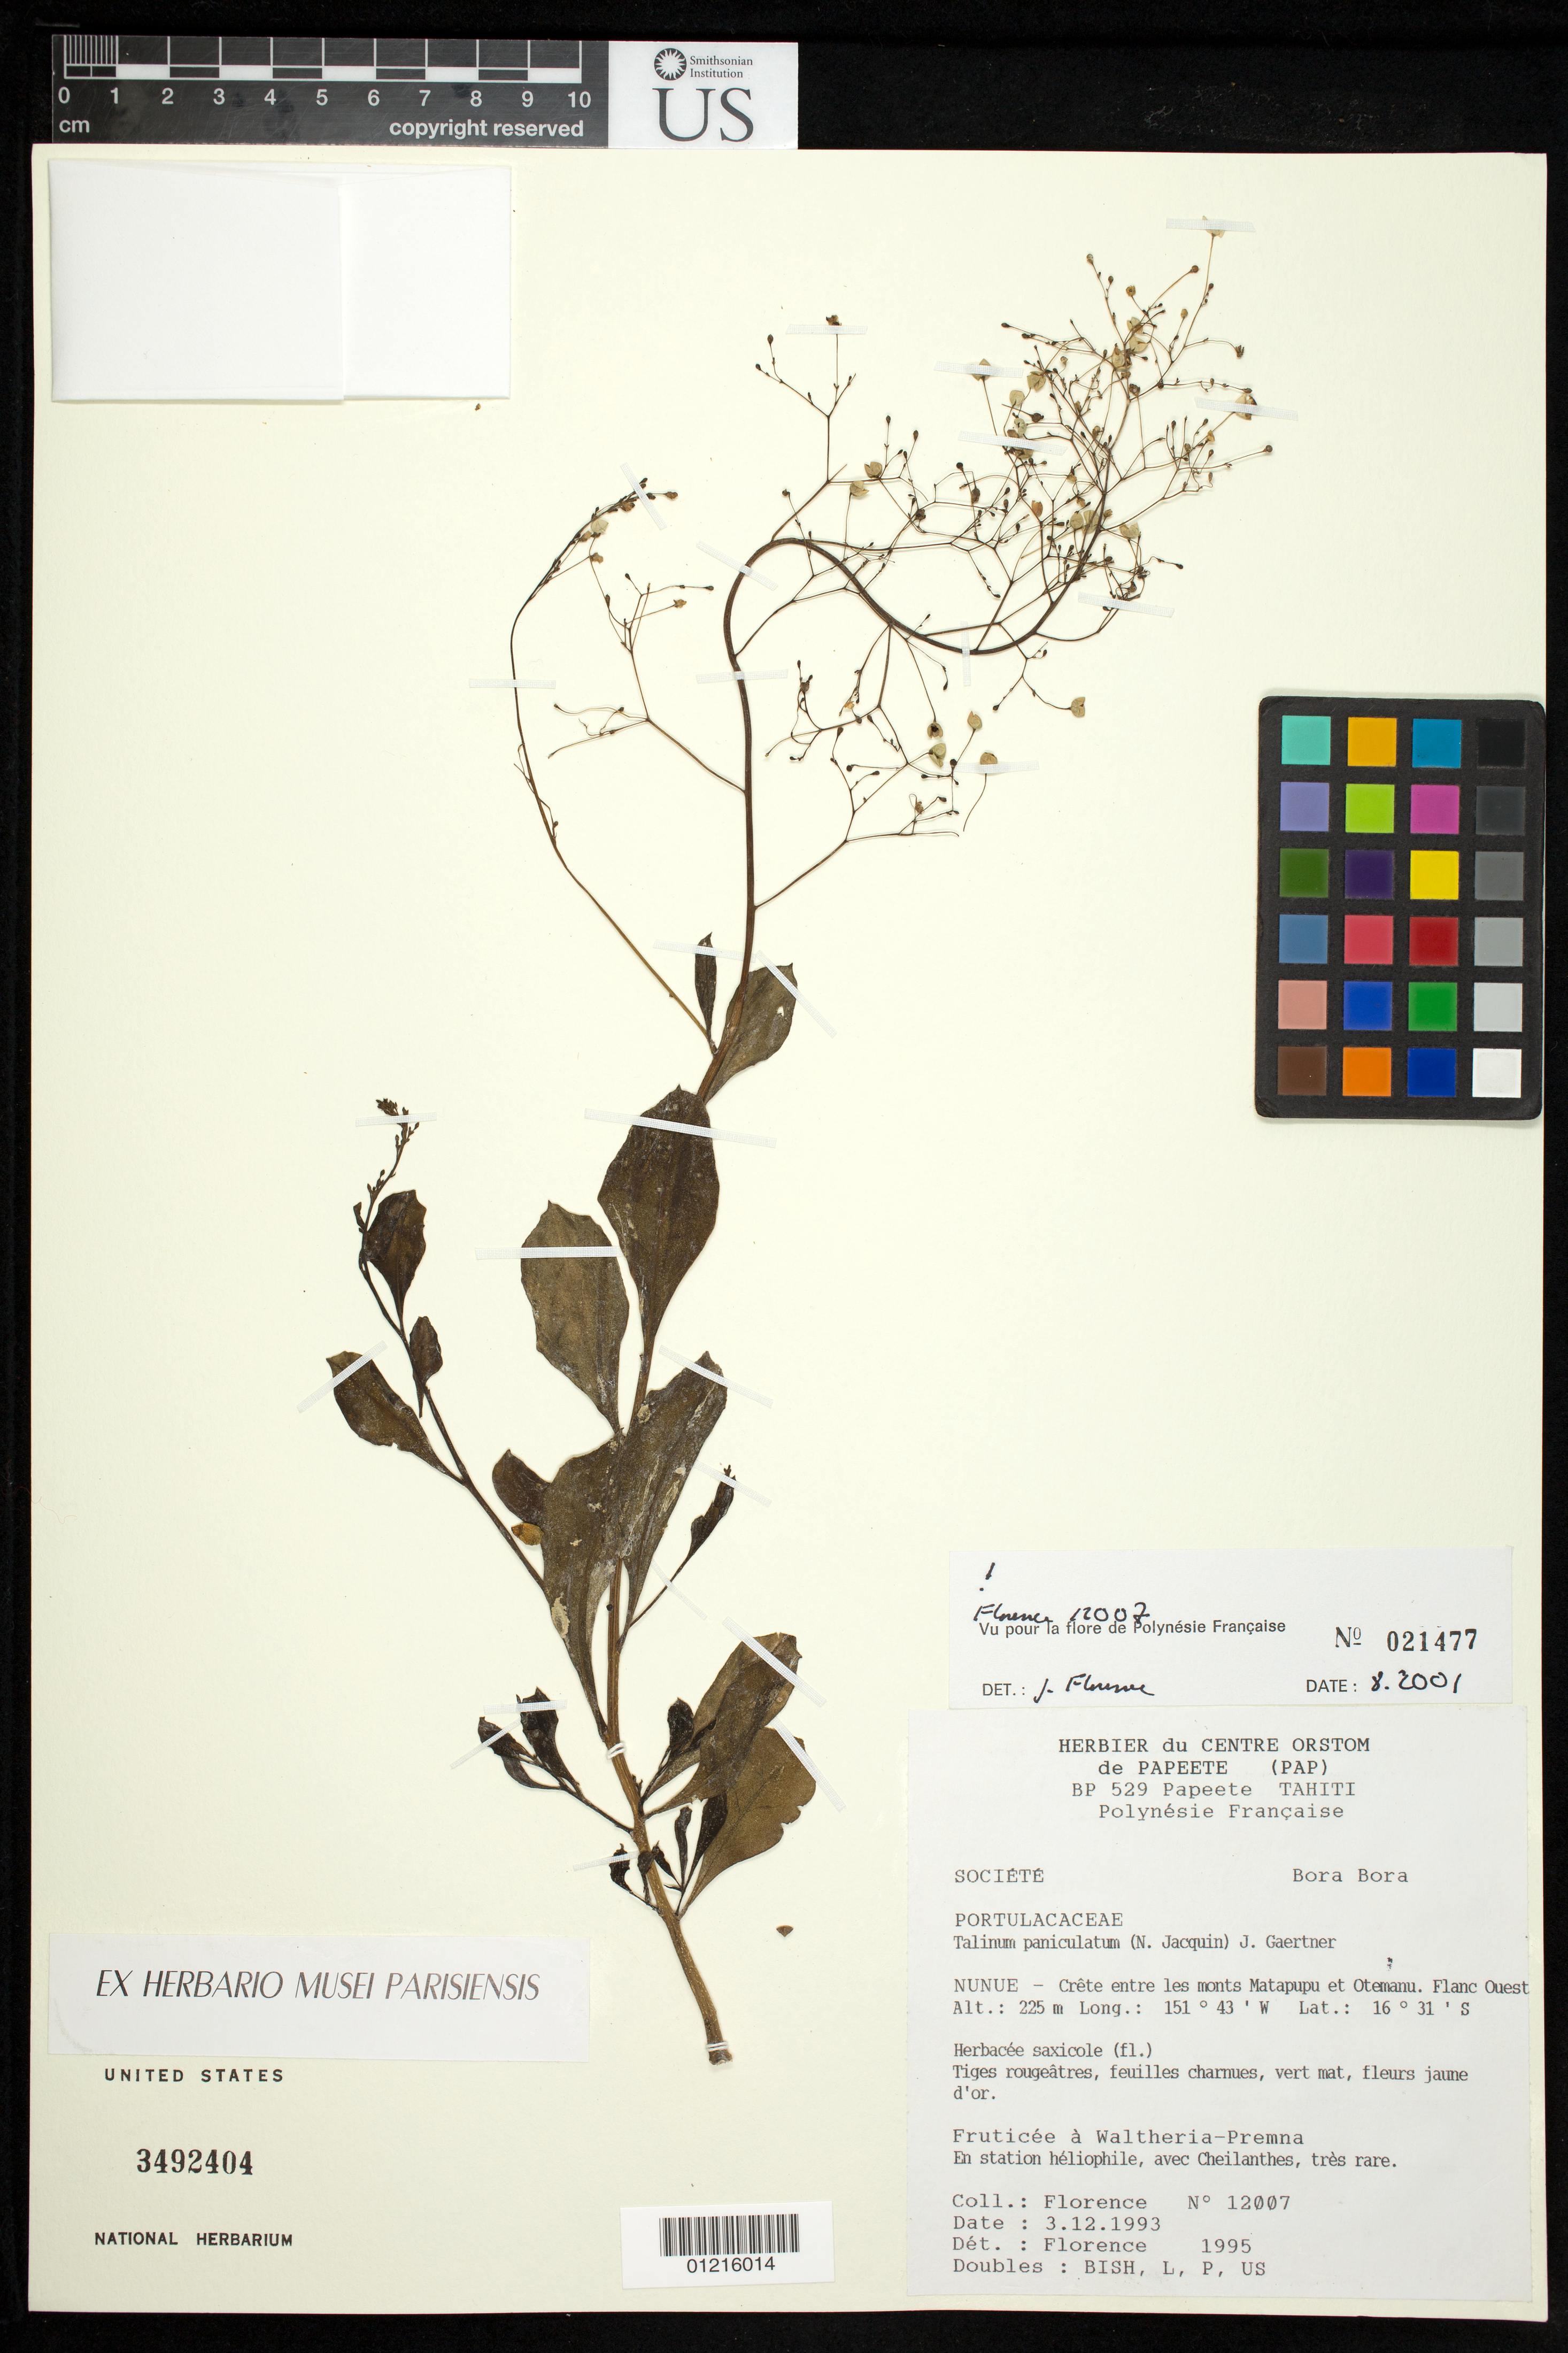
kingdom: Plantae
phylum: Tracheophyta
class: Magnoliopsida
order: Caryophyllales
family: Talinaceae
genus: Talinum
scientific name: Talinum paniculatum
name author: (Jacq.) Gaertn.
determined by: Florence, J.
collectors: J. Florence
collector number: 12007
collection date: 1993-12-03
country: French Polynesia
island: Bora Bora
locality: Crète entre les monts Matapupu et Otemanu. Flanc Ouest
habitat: Station hèliophile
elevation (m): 225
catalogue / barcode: US 3492404